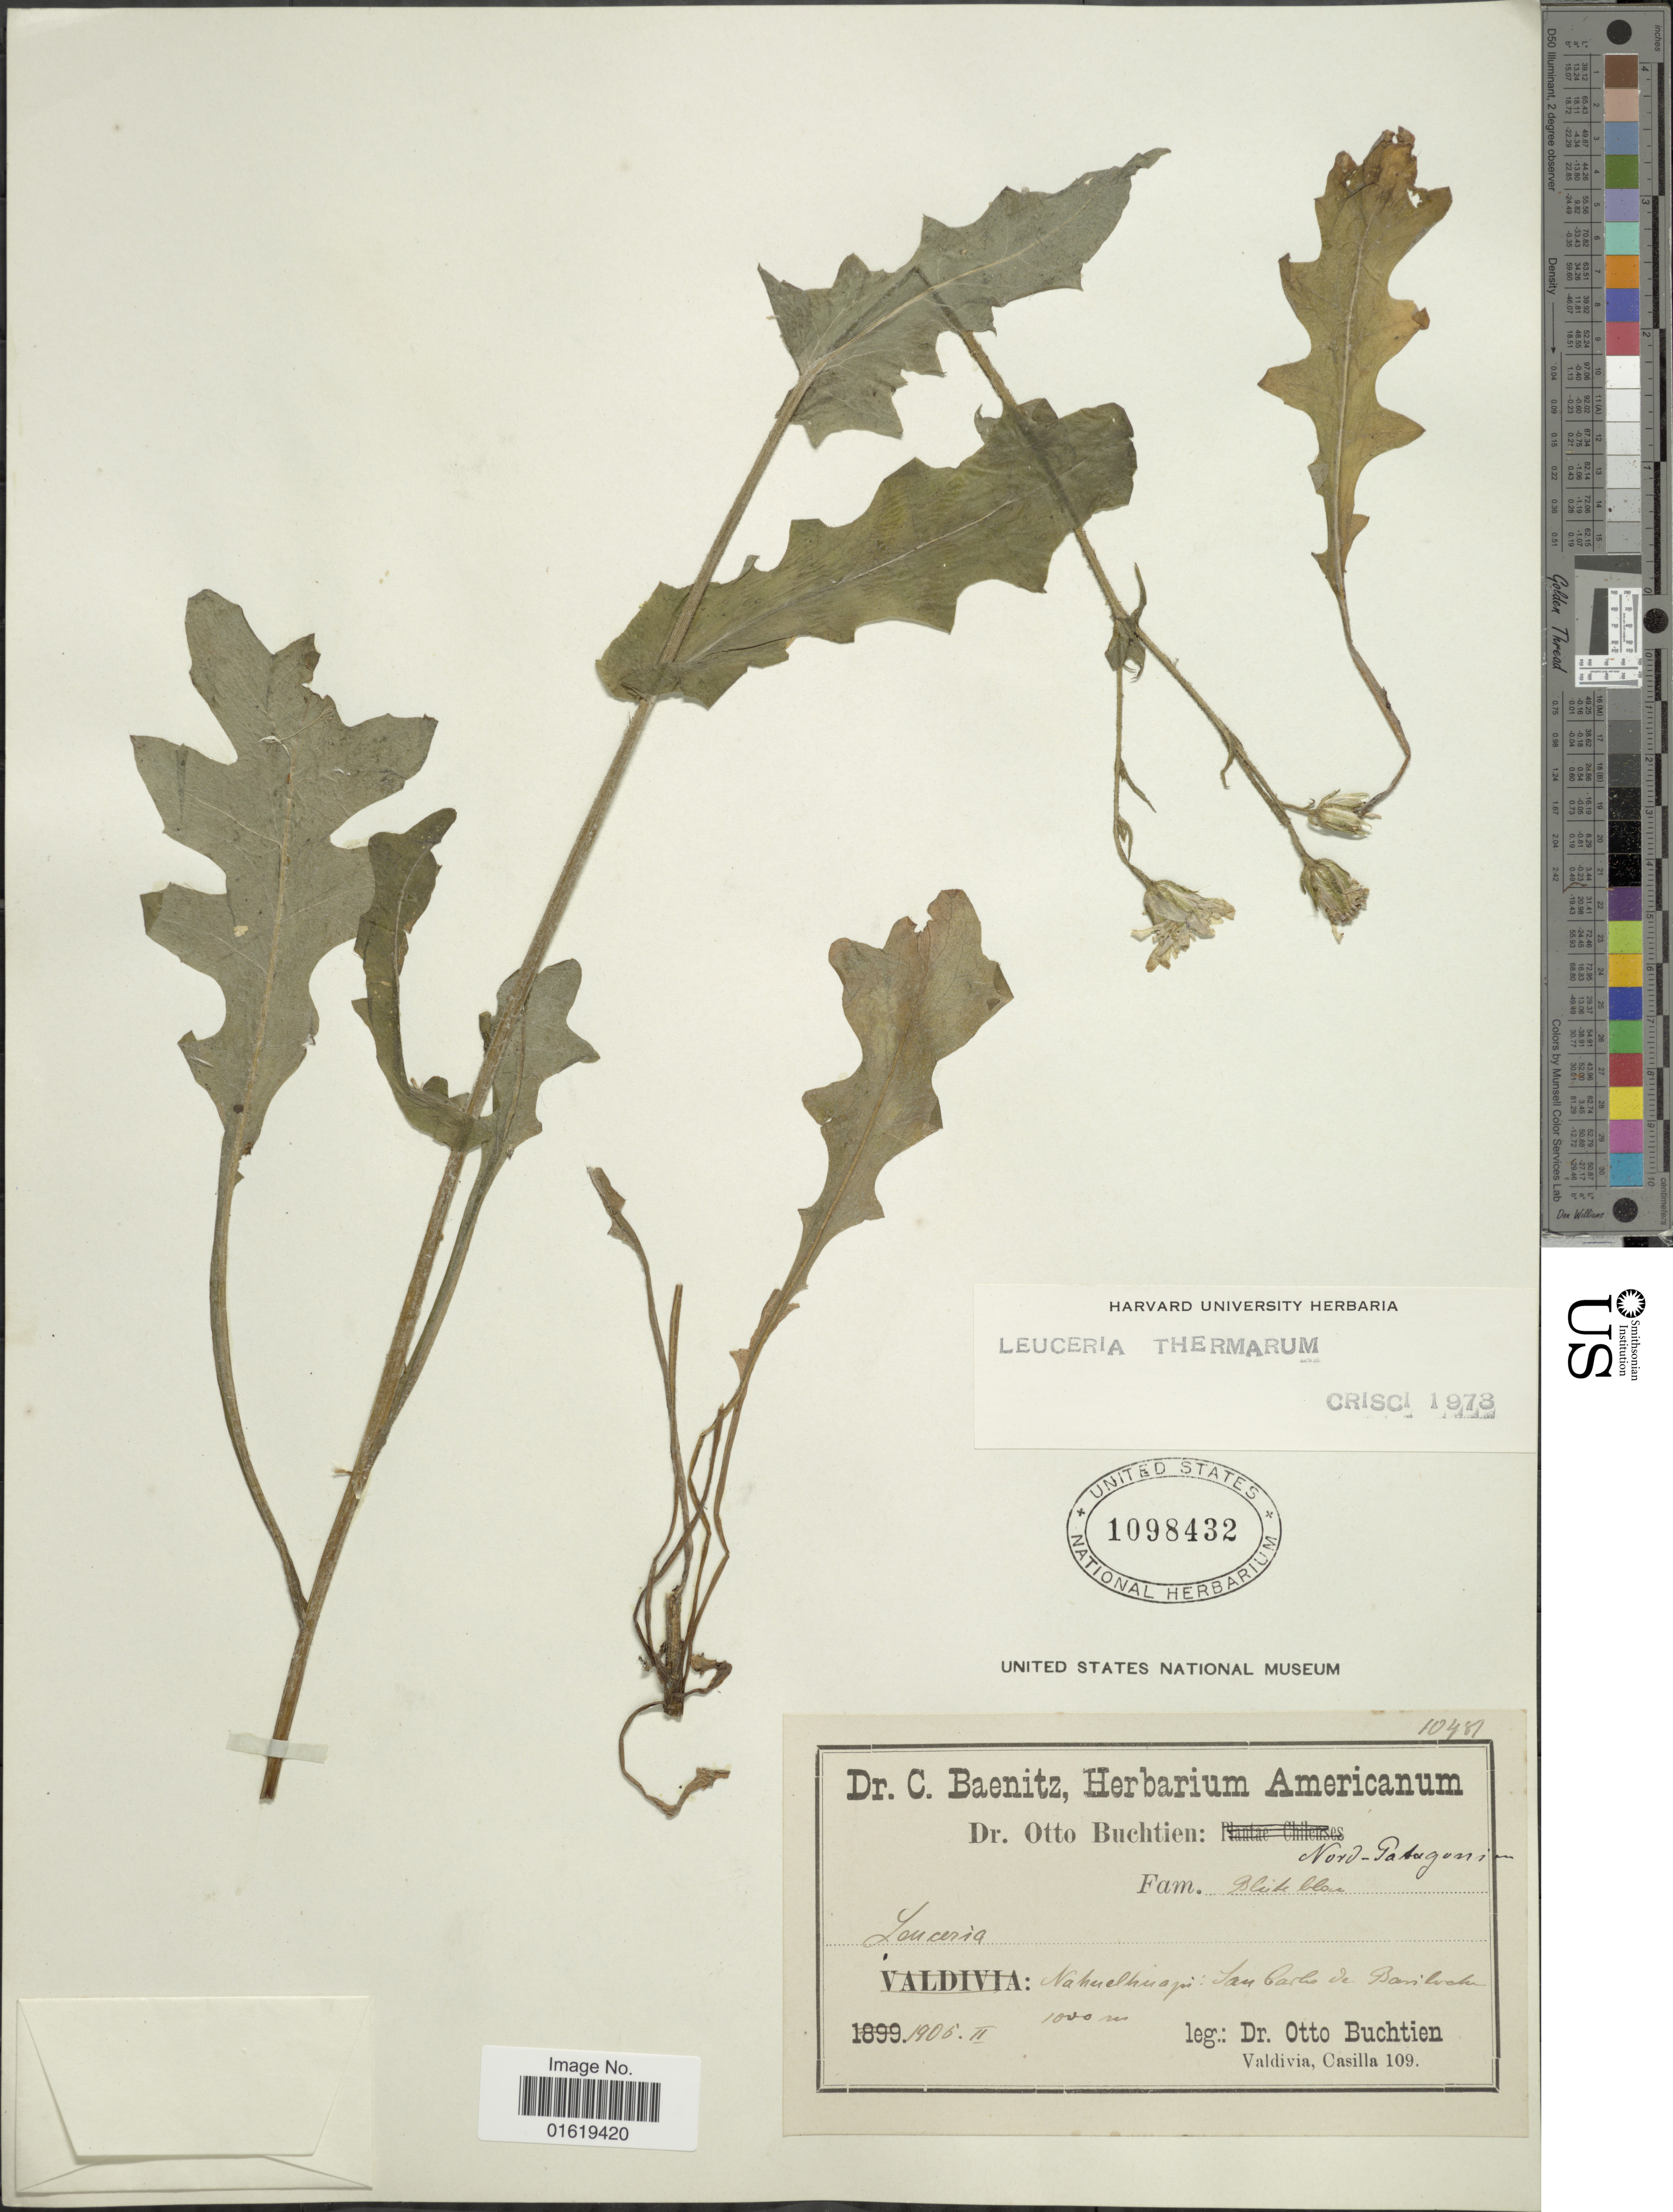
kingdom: Plantae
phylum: Tracheophyta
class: Magnoliopsida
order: Asterales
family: Asteraceae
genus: Leucheria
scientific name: Leucheria thermarum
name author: (Phil.) Phil.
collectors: O. Buchtien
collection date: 1905-02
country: Argentina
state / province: Rio Negro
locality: Nord-Patagonien. Nahuelhuapi: San Carlos de Bariloche.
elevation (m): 1000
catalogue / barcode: US 1098432